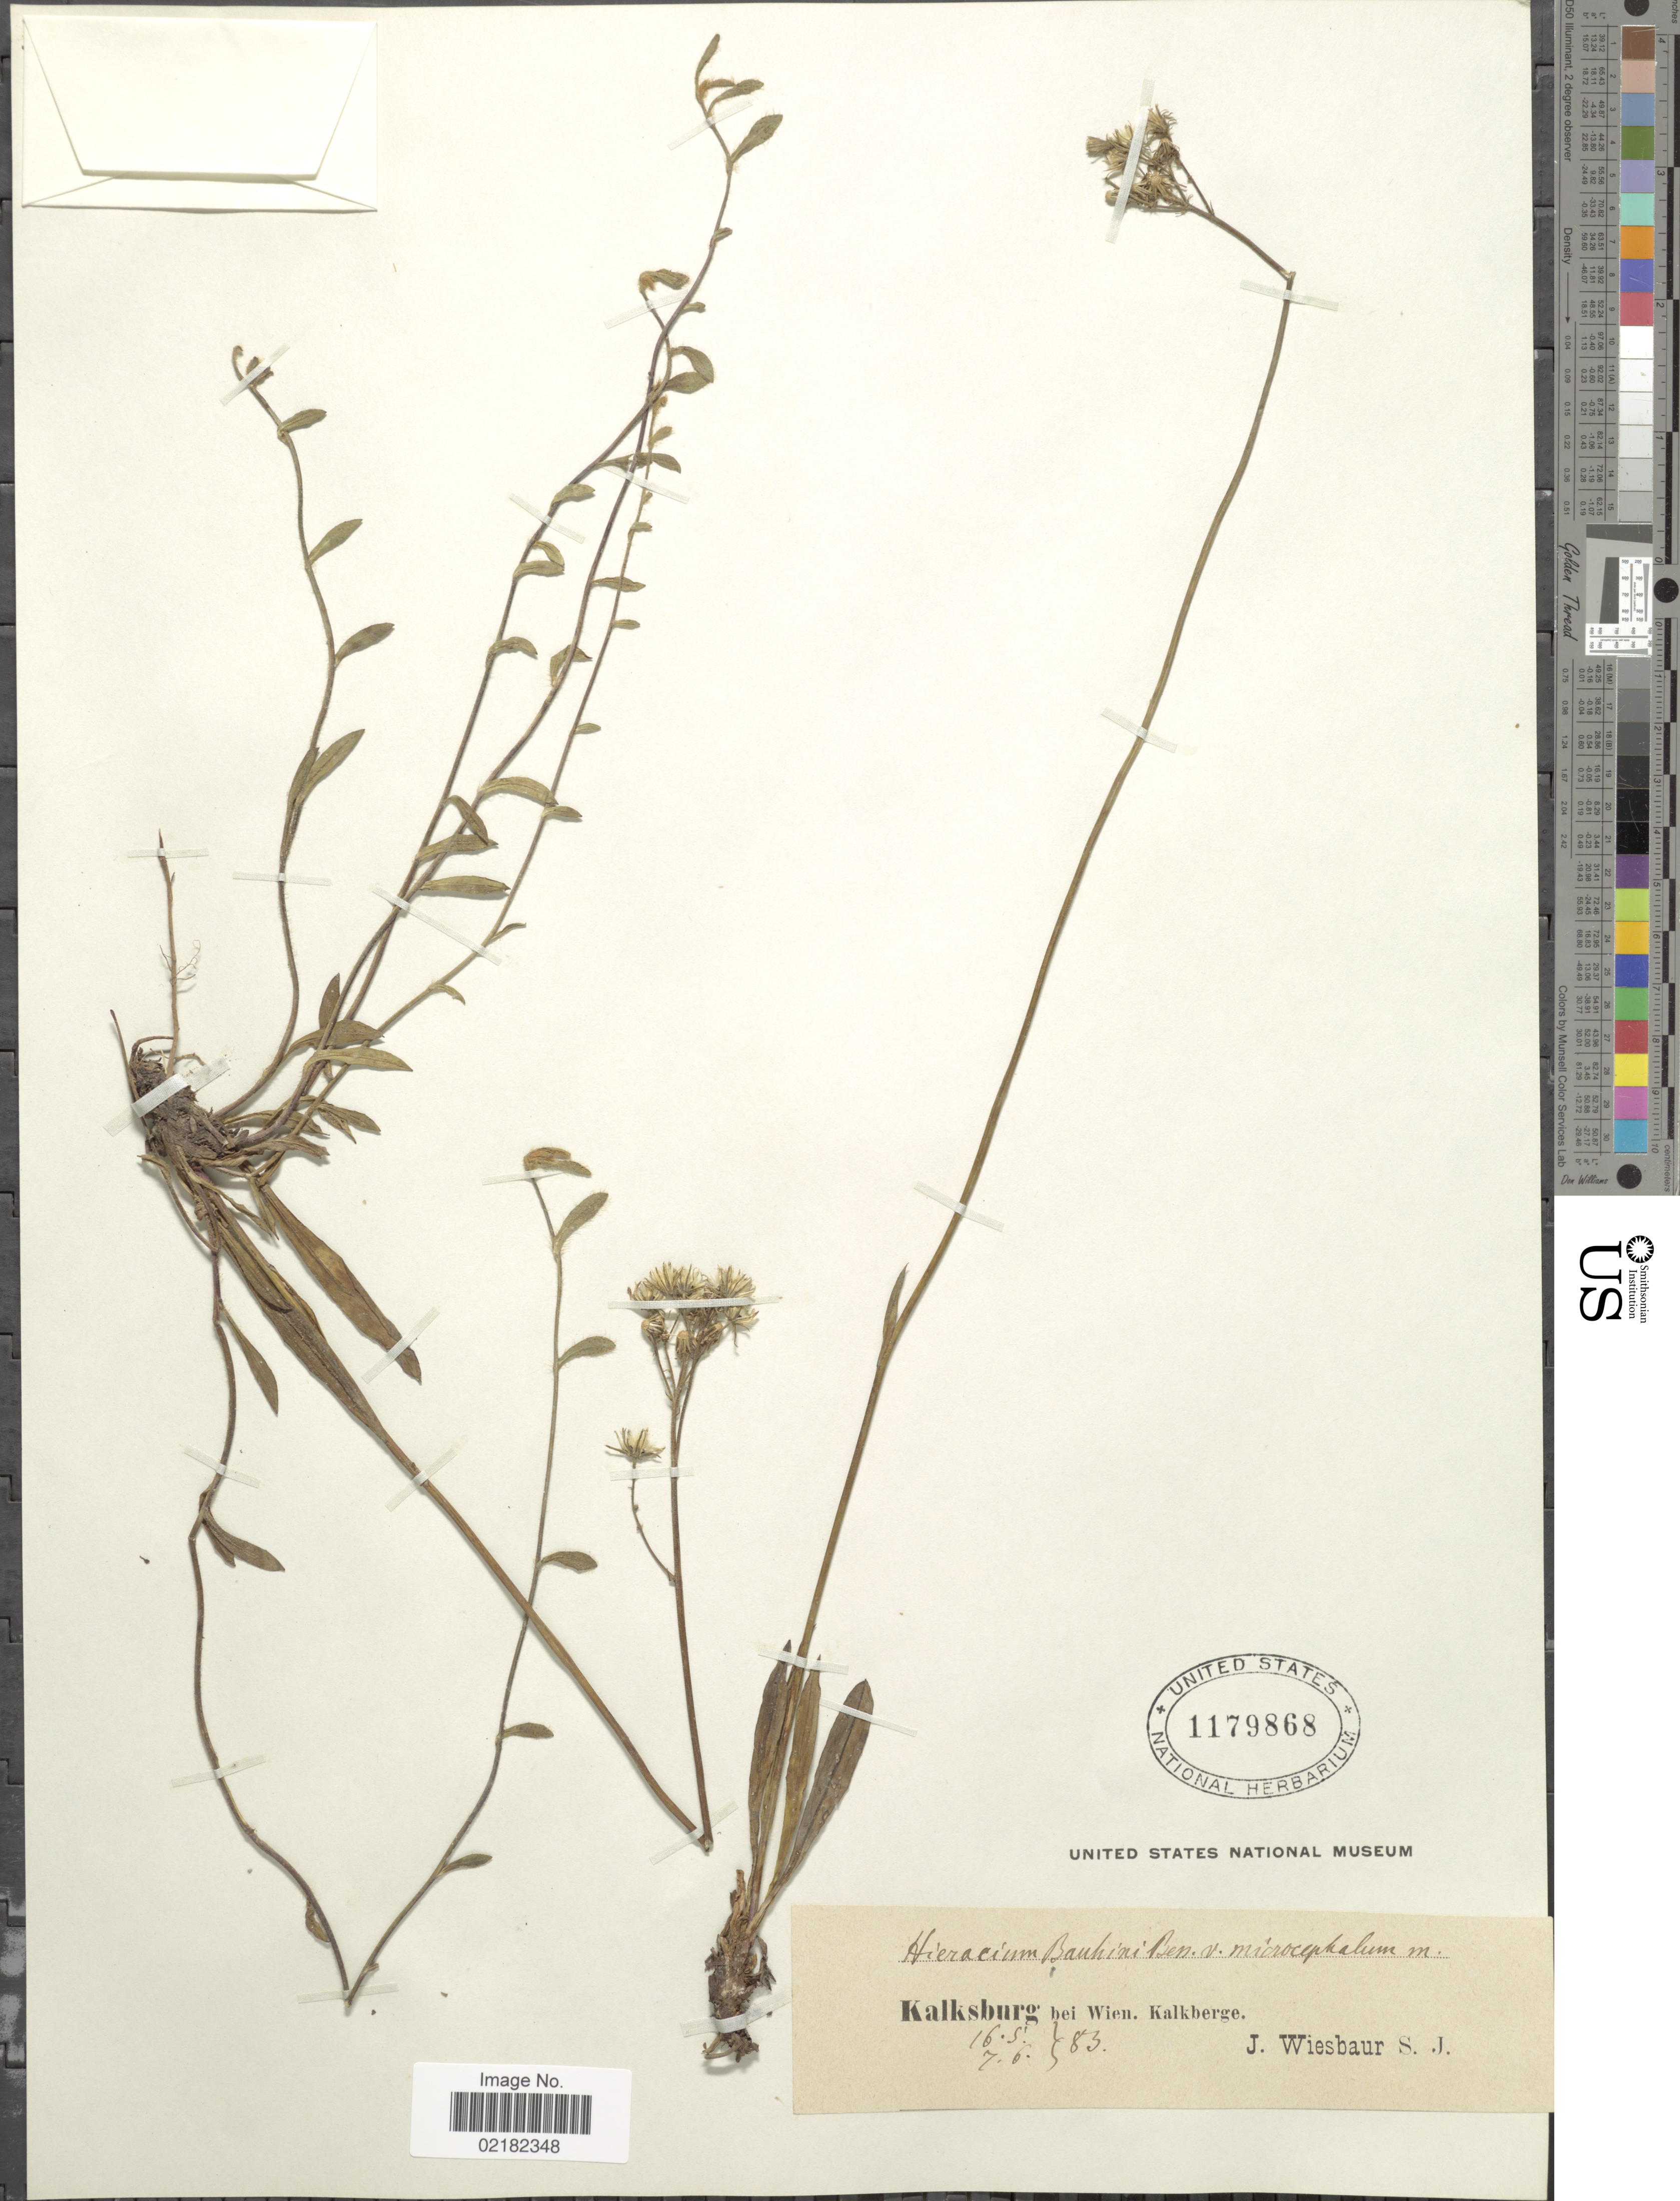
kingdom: Plantae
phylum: Tracheophyta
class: Magnoliopsida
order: Asterales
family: Asteraceae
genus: Hieracium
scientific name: Hieracium bauhini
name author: Schult.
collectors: J. Wiesbaur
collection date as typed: Transcribed d/m/y: 16/5/83 to 7/6/83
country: Austria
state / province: Wien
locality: Kalksburg bei Wien Kalkberge.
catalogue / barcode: US 1179868